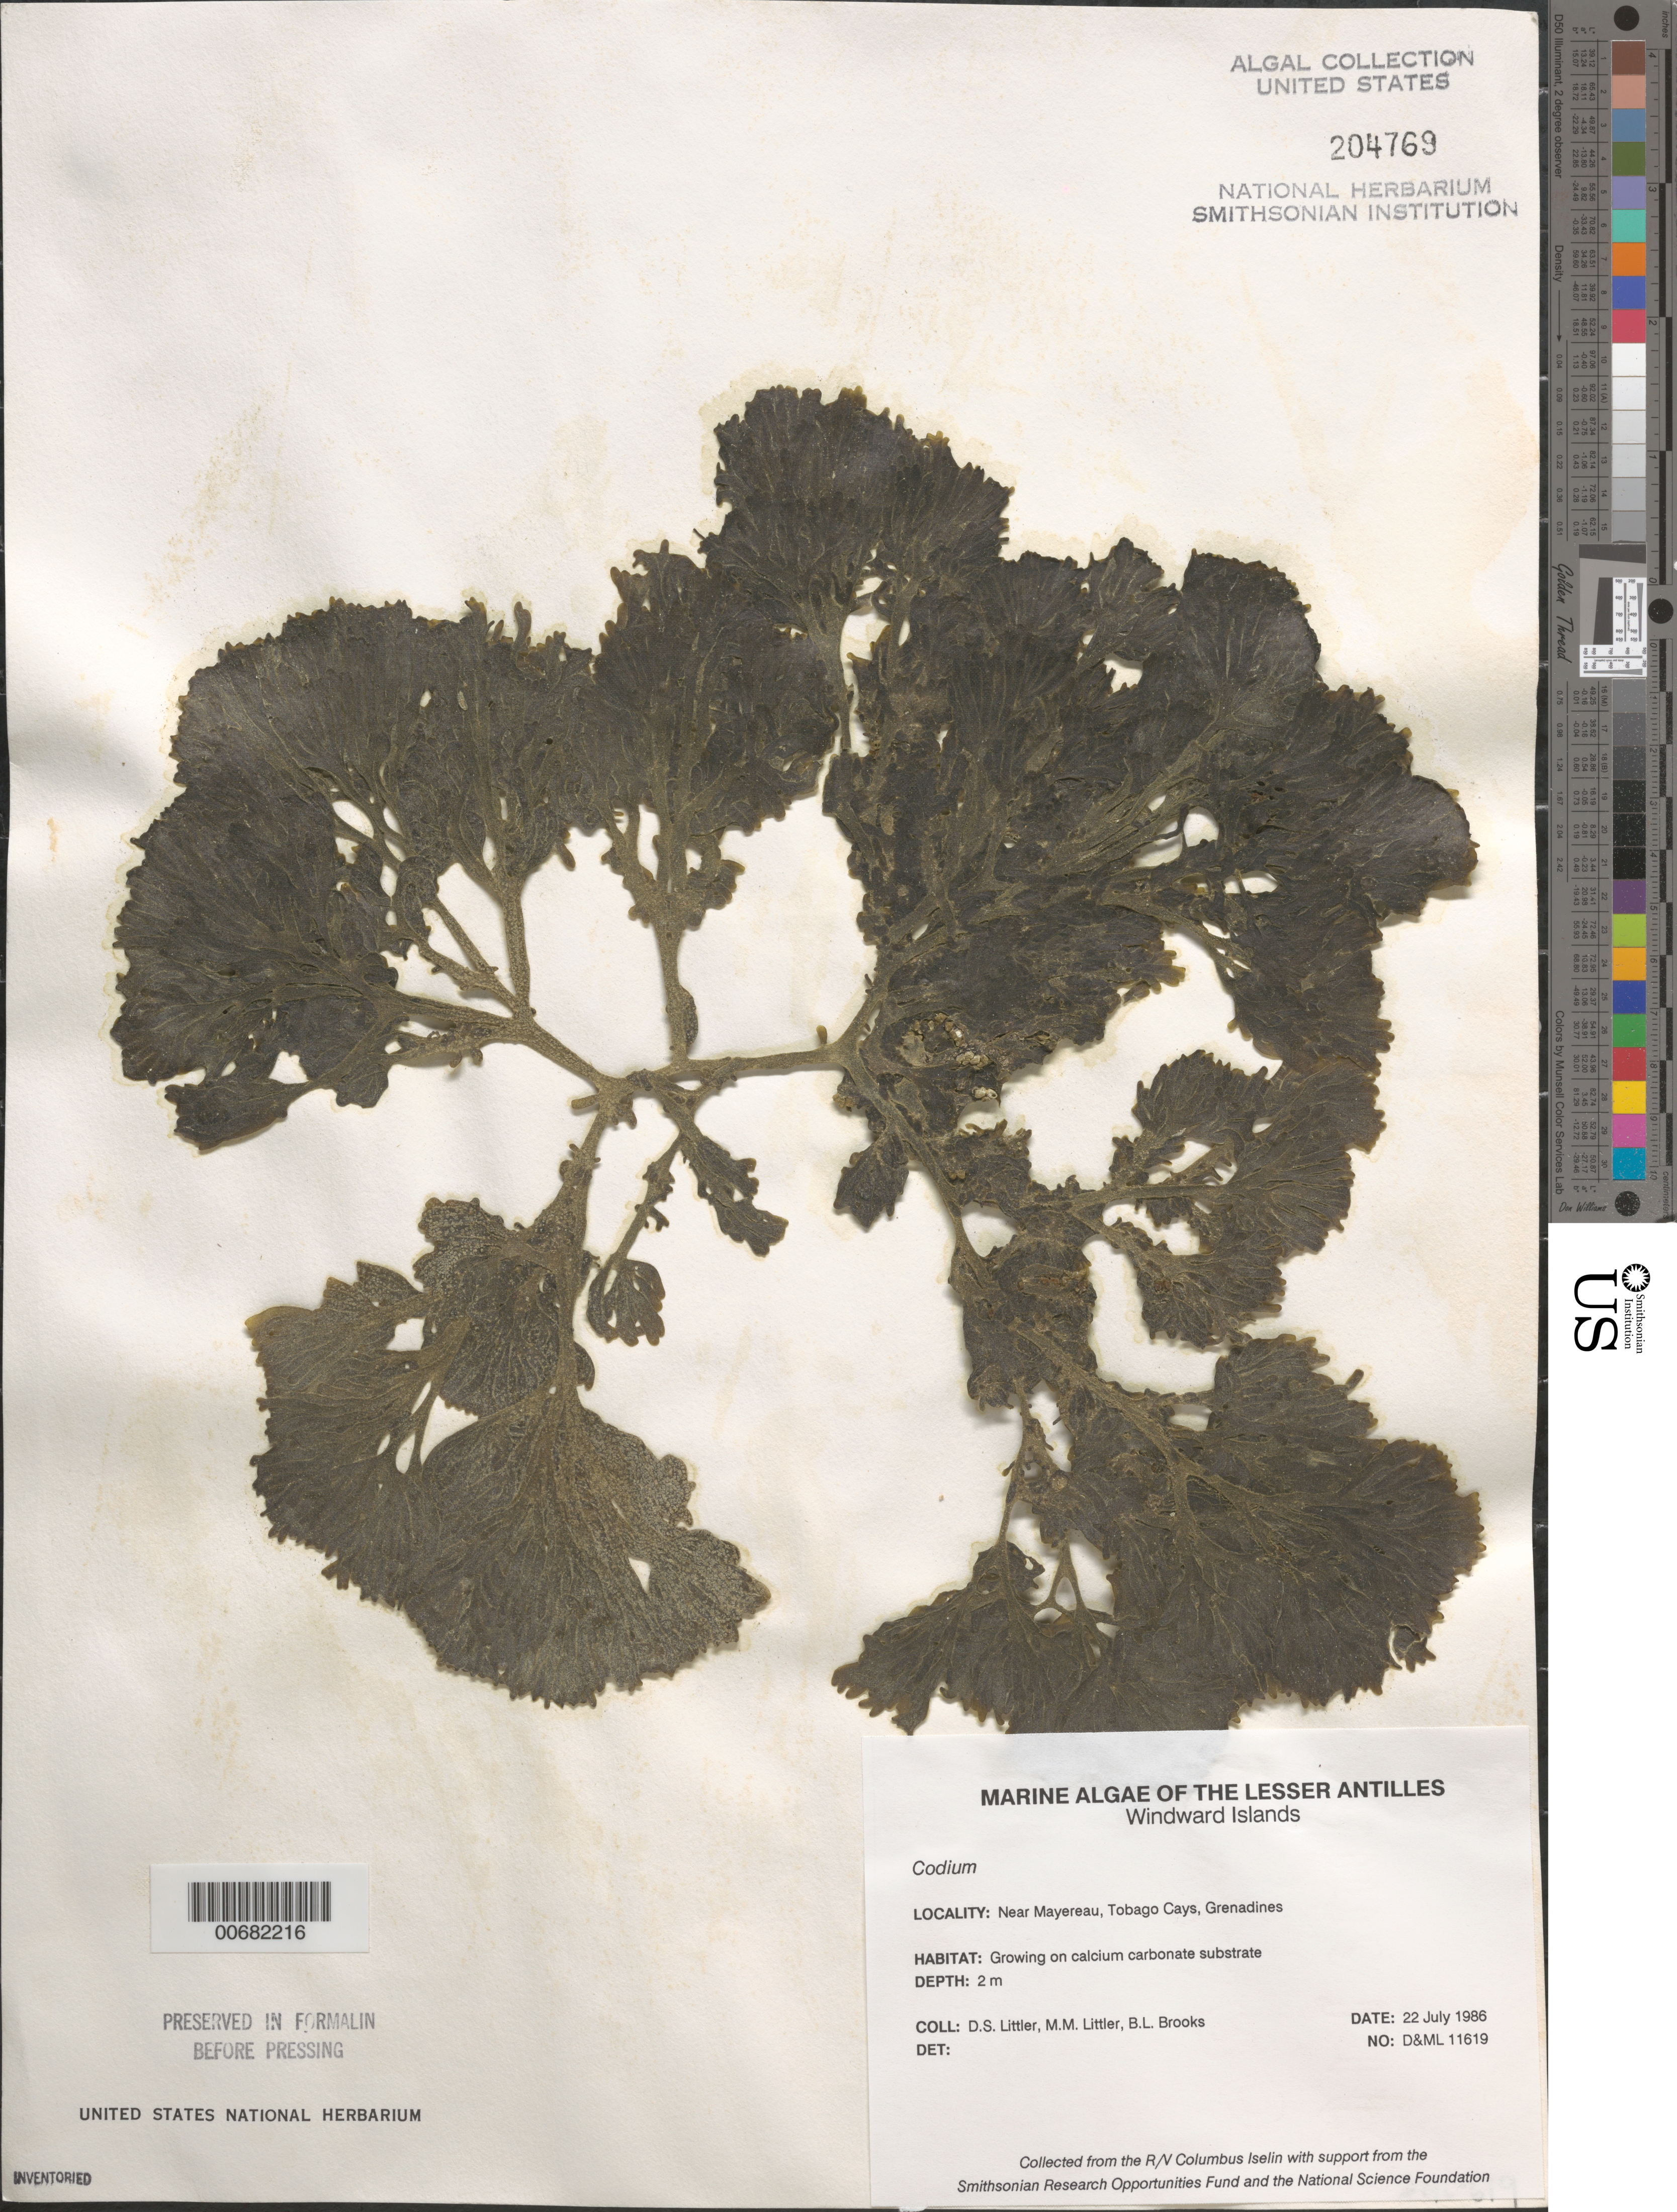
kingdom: Plantae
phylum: Chlorophyta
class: Ulvophyceae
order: Bryopsidales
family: Codiaceae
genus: Codium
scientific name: Codium sp.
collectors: D. S. Littler, M. M. Littler & B. Brooks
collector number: D&ML 11619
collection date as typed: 22 Jul 1986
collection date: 1986-07-22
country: St. Vincent - Grenadines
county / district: Grenadines Parish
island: Mayreau [Mayereau]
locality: Near Mayreau (Mayereau)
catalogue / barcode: US 204769